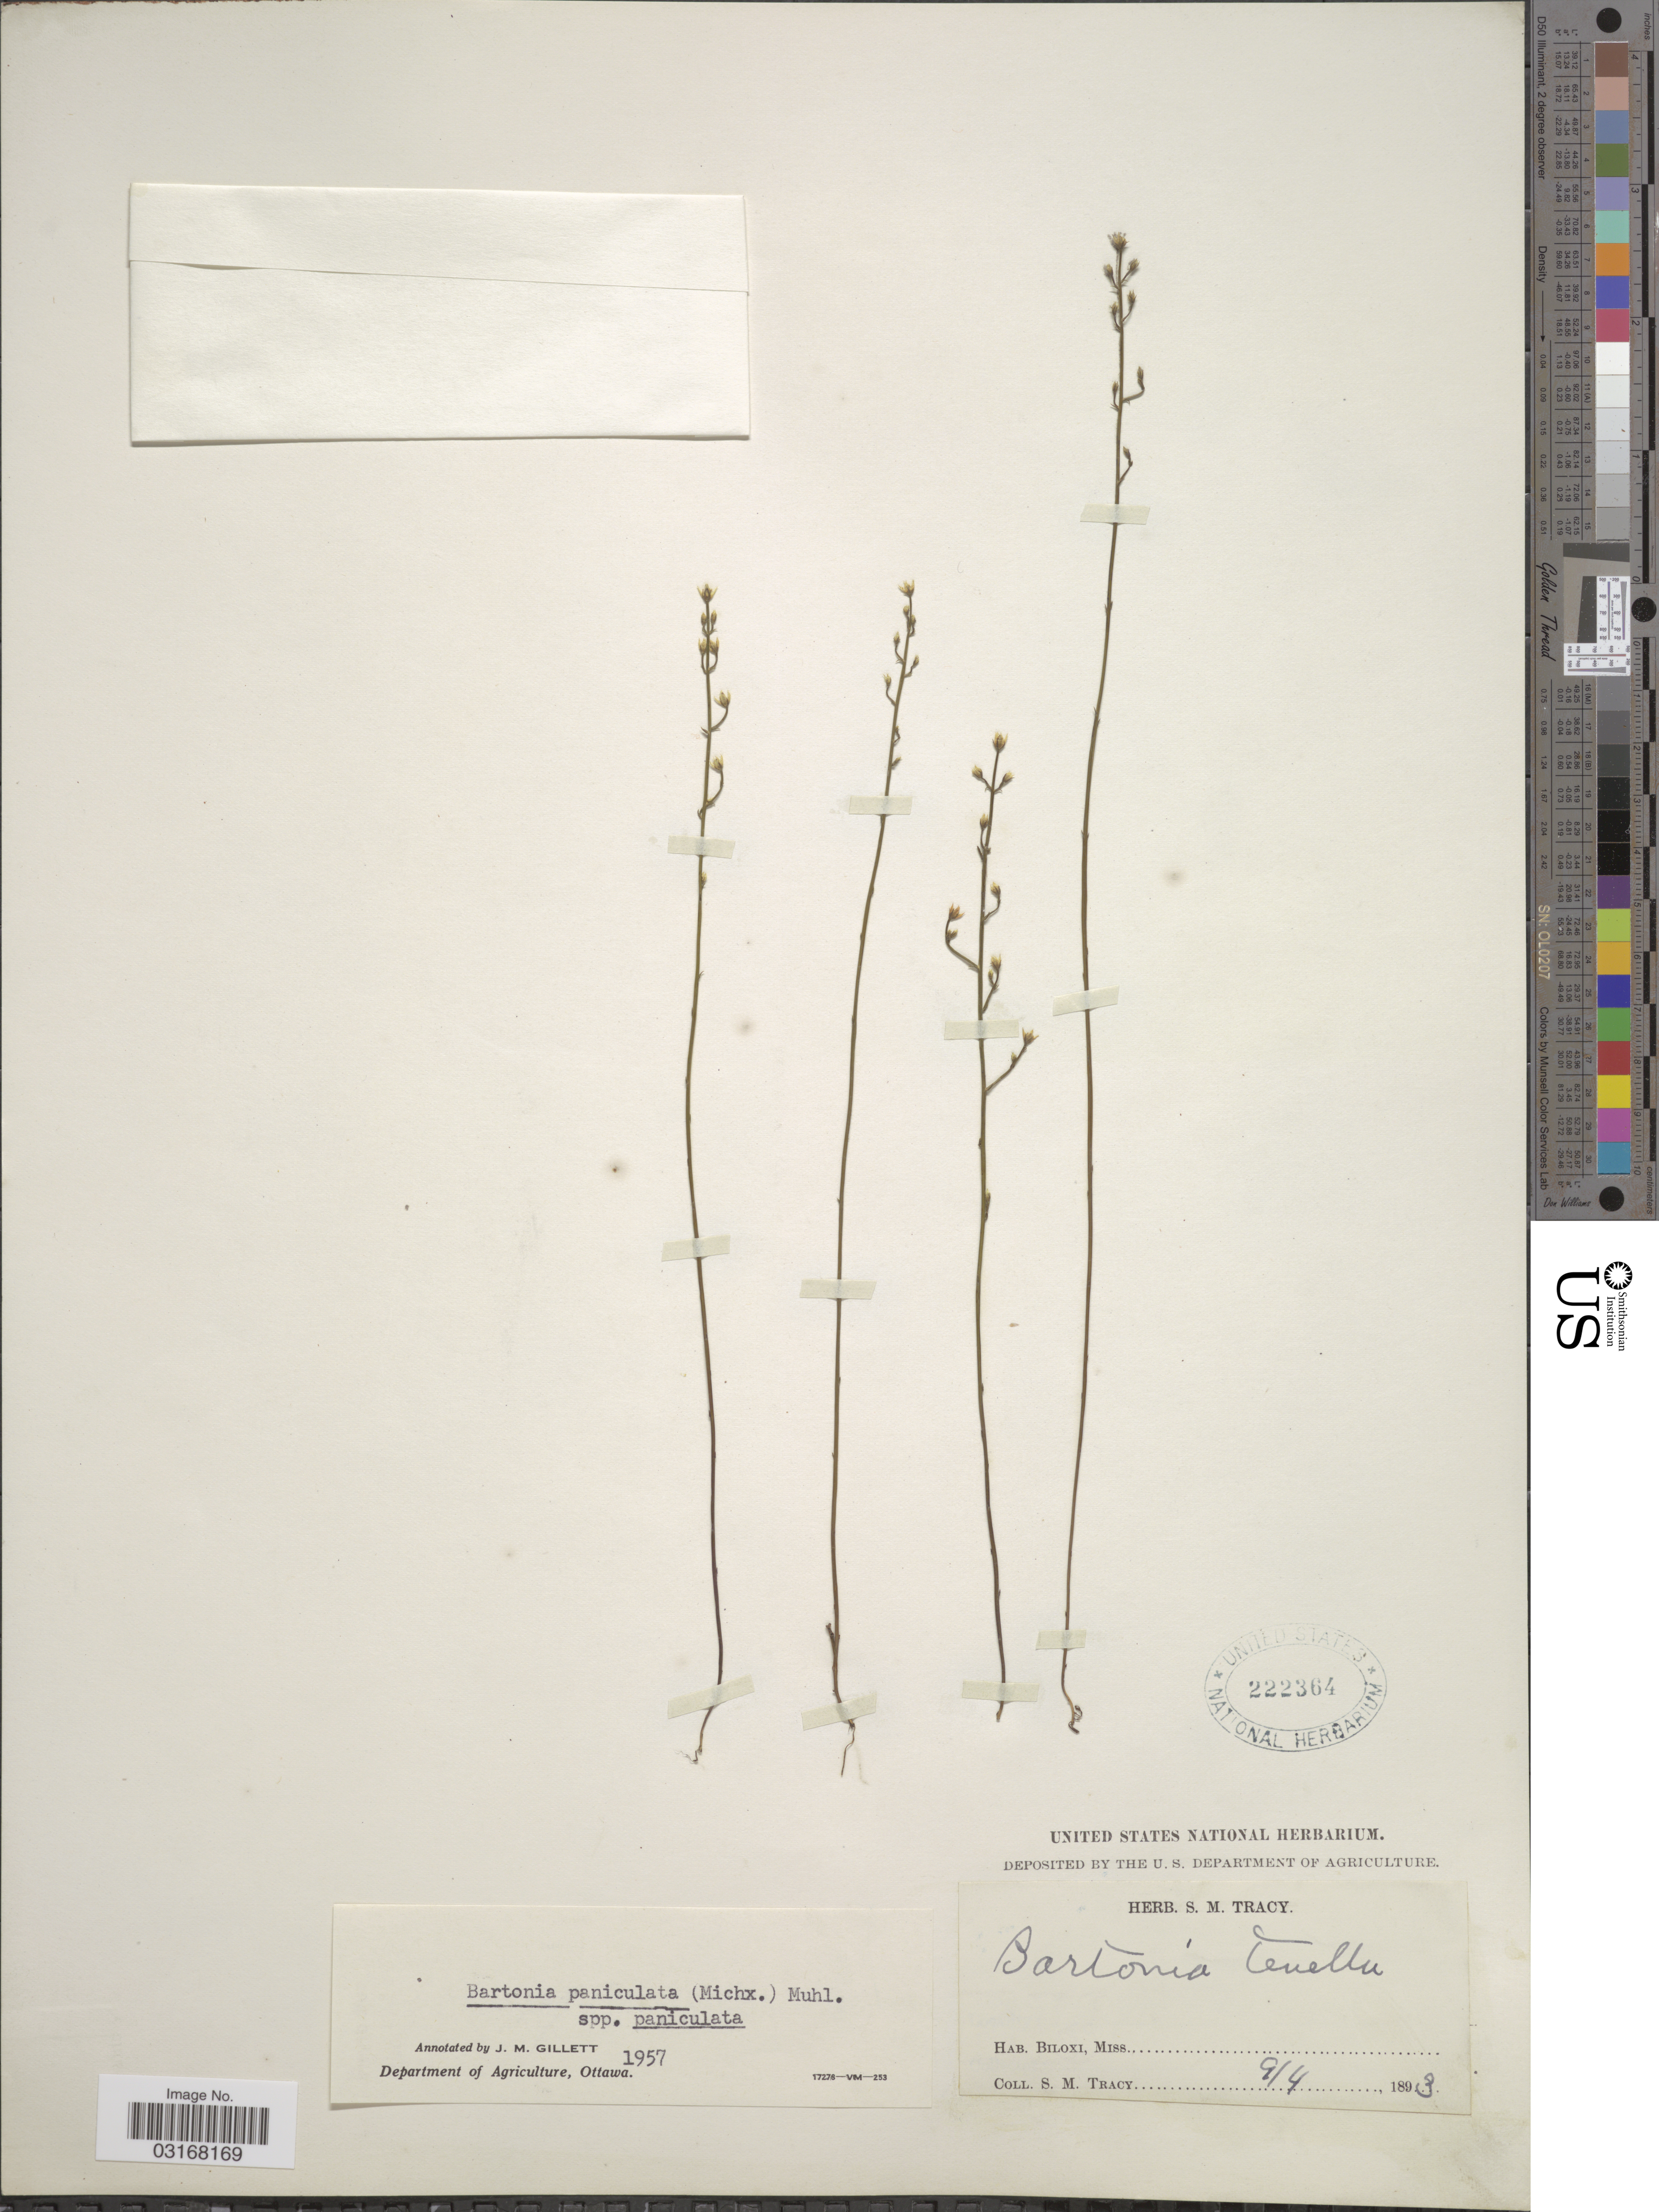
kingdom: Plantae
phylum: Tracheophyta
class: Magnoliopsida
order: Gentianales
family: Gentianaceae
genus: Bartonia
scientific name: Bartonia paniculata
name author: (Michx.) Muhl.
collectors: S. M. Tracy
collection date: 1893-09-04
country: United States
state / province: Mississippi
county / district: Harrison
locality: Biloxi, Miss.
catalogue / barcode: US 222364